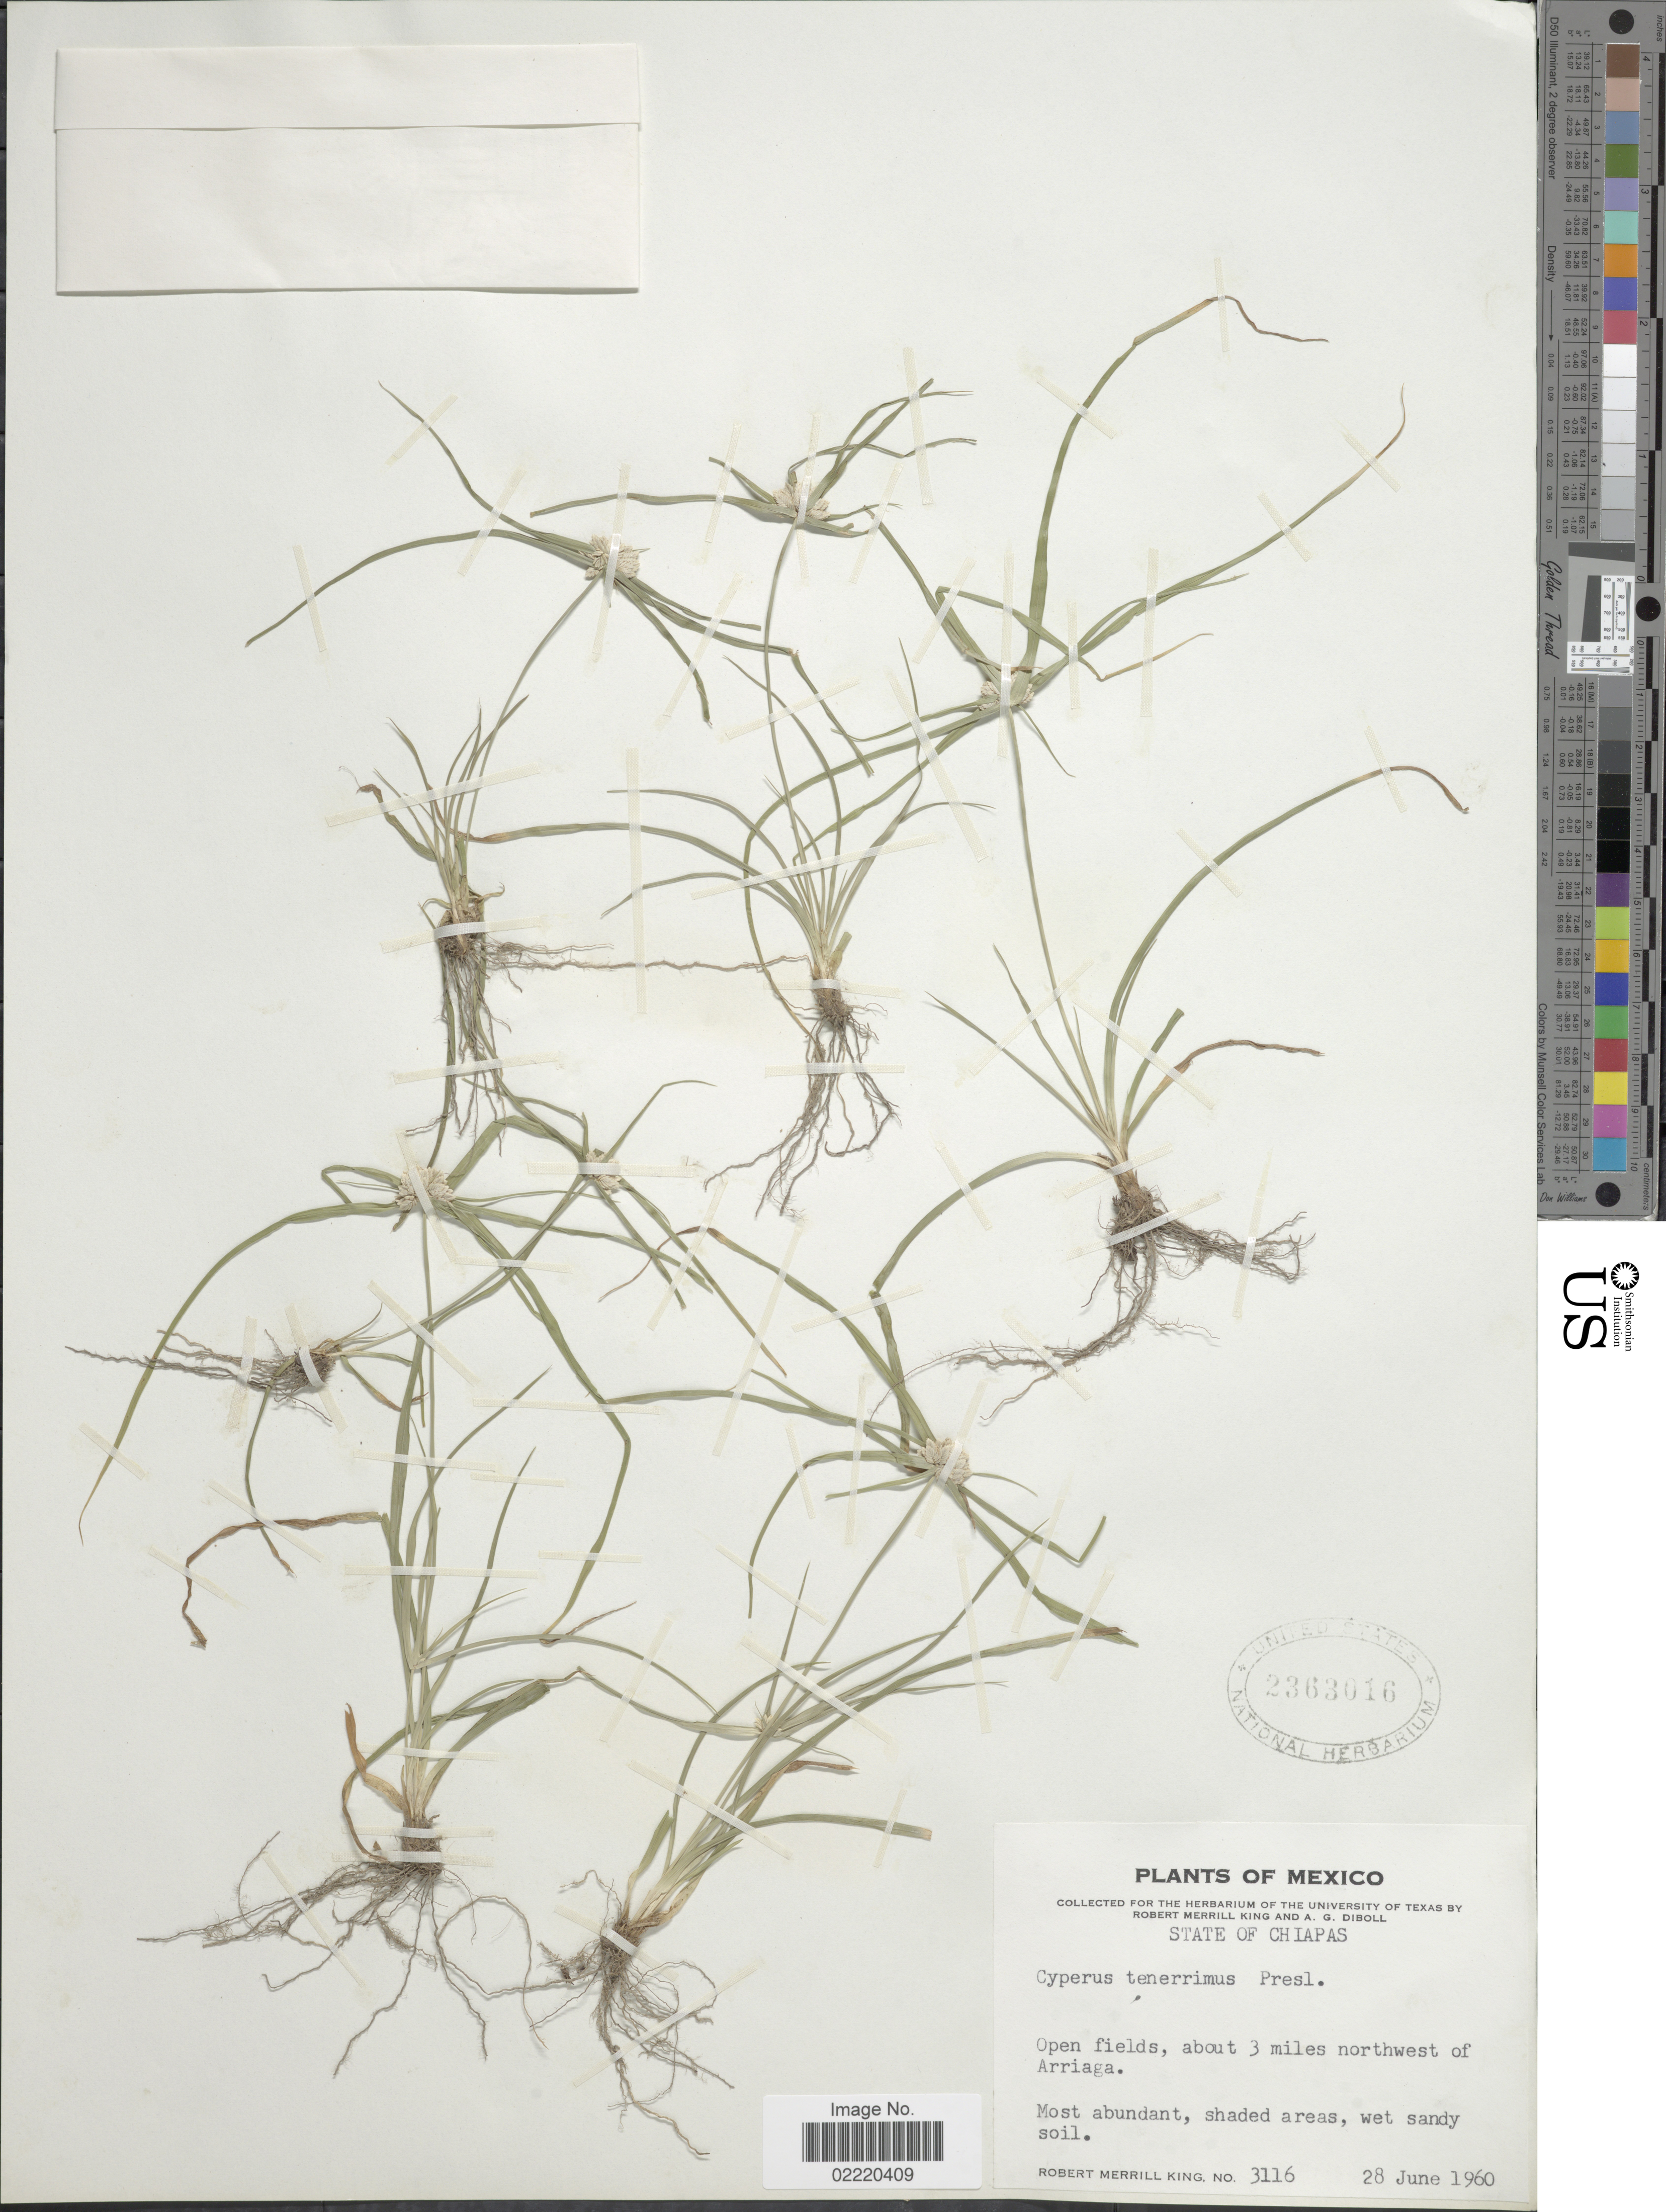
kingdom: Plantae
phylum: Tracheophyta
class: Liliopsida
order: Poales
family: Cyperaceae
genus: Cyperus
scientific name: Cyperus tenerrimus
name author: J. Presl & C. Presl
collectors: R. M. King & A. Diboll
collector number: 3116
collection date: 1960-06-28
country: Mexico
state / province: Chiapas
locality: Open fields, about 3 miles northwest of Arriaga.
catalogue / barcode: US 2363016